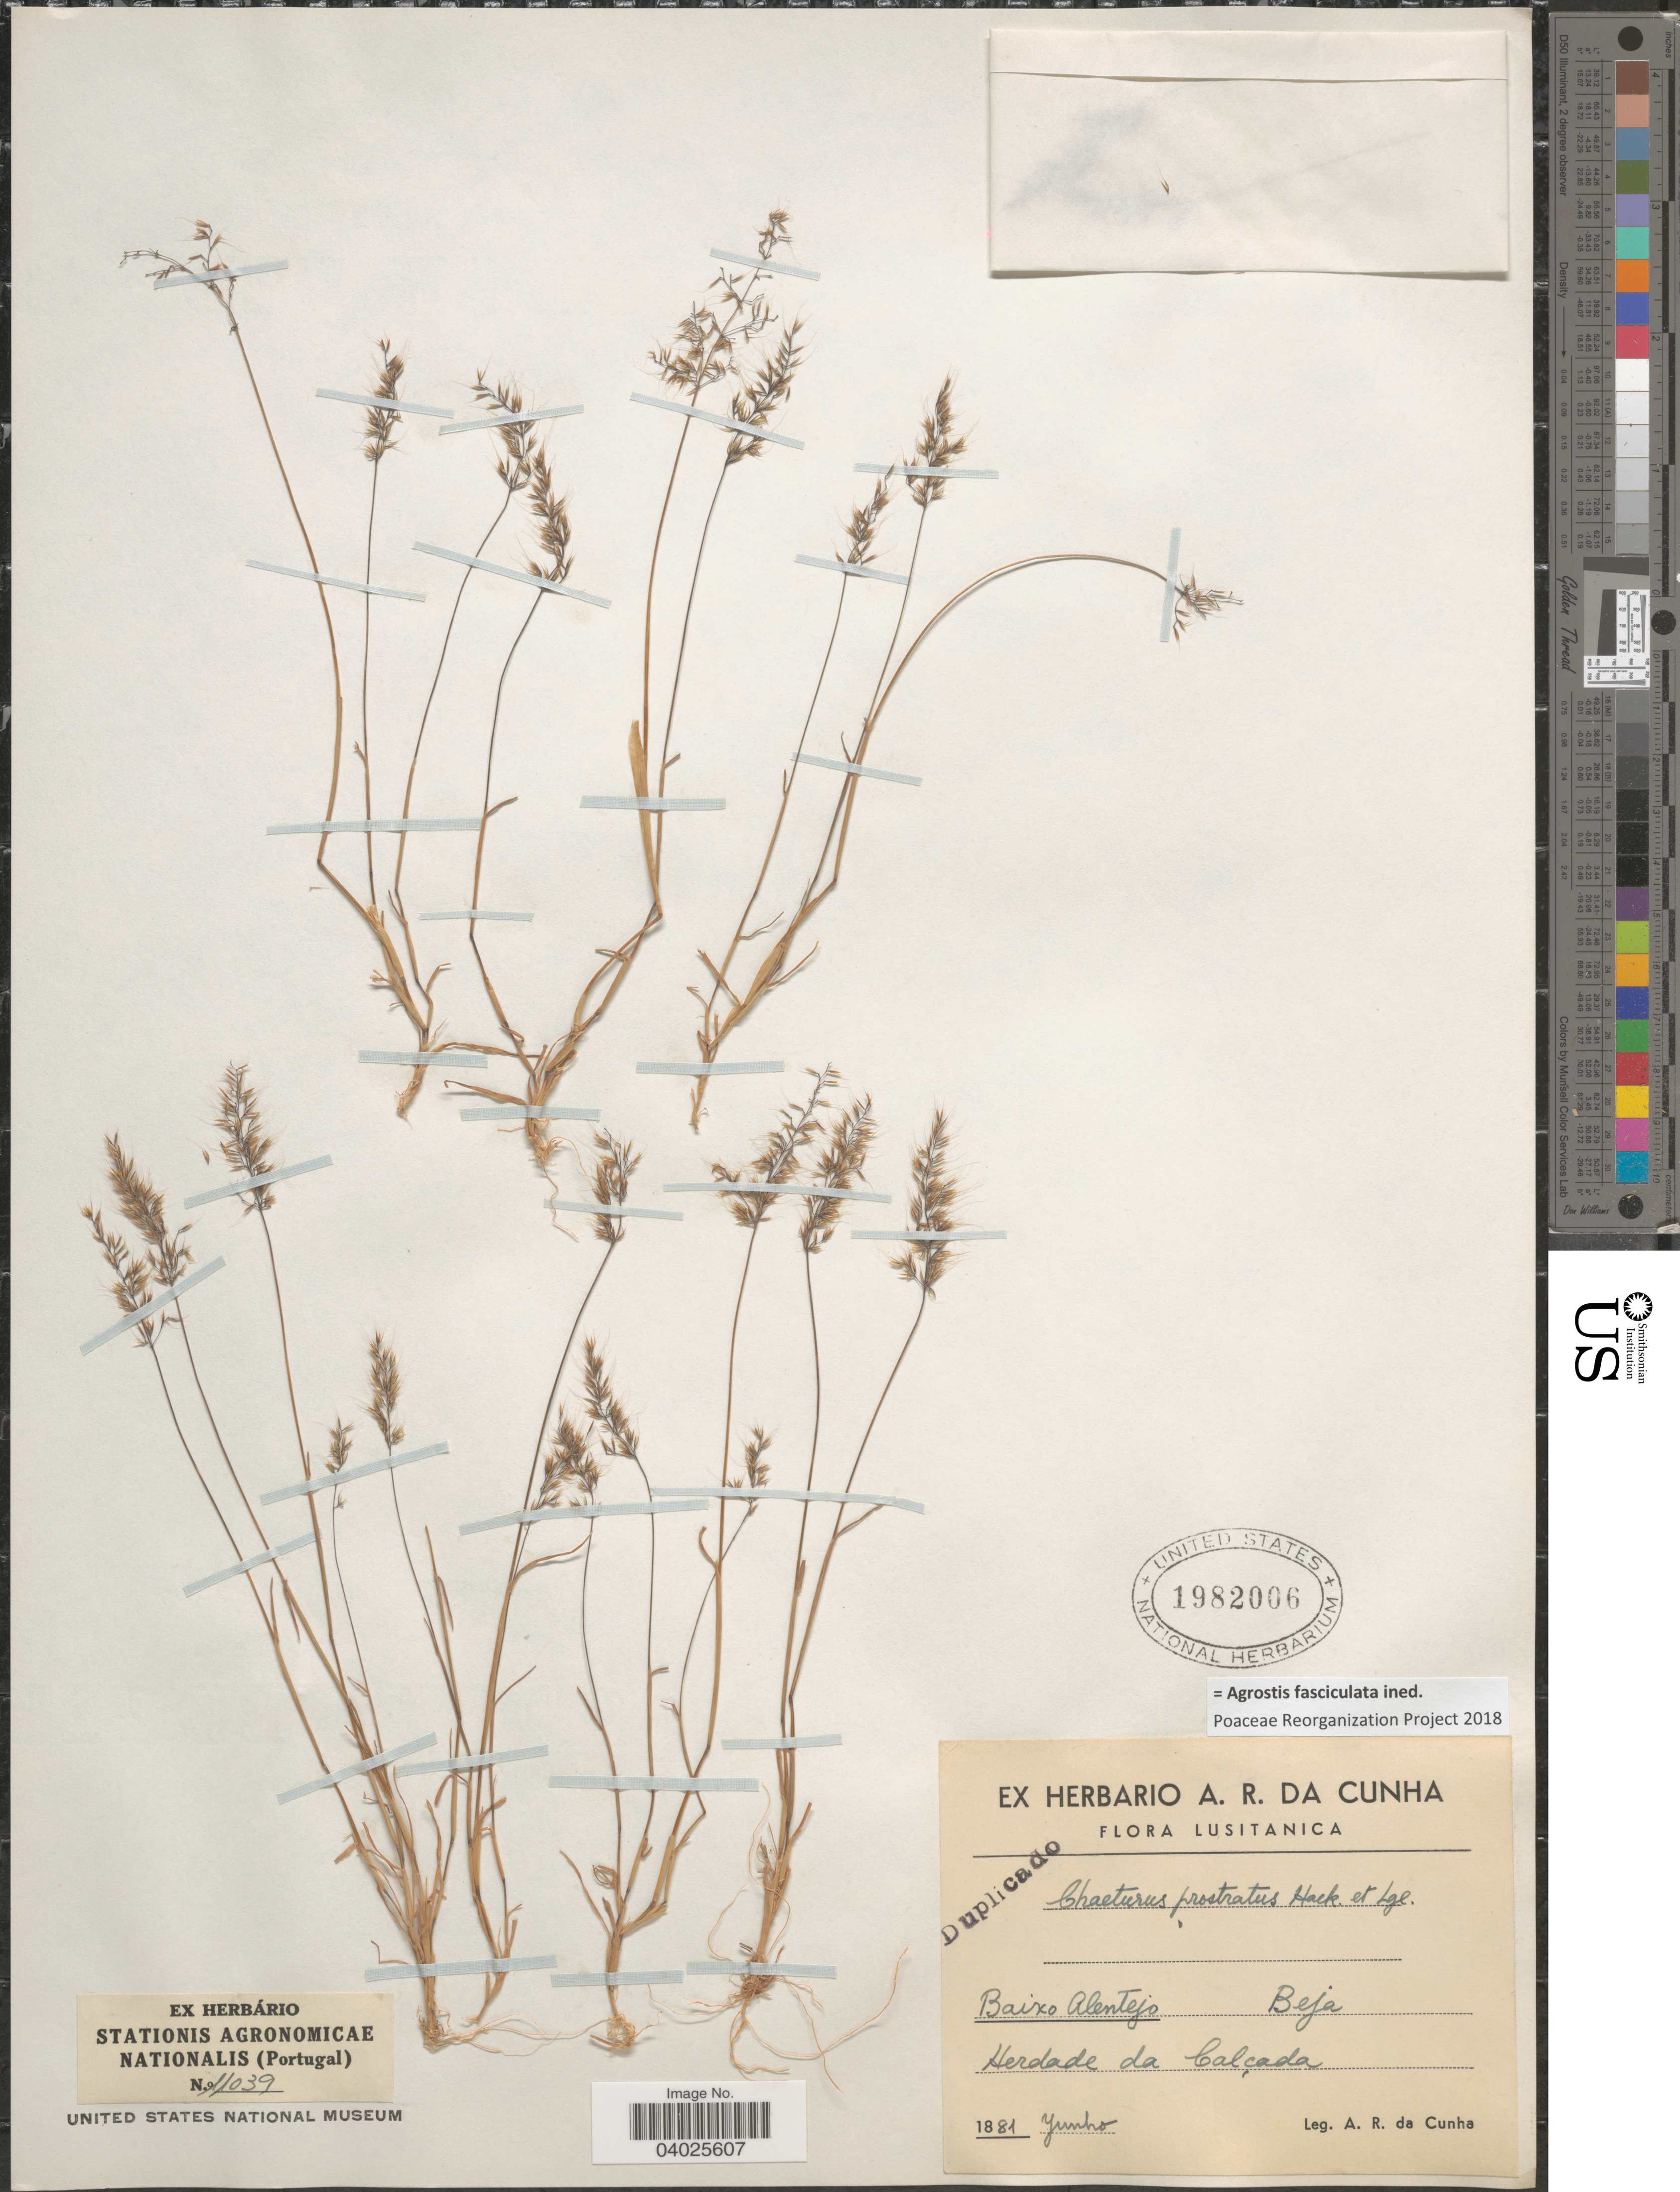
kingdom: Plantae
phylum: Tracheophyta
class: Liliopsida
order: Poales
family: Poaceae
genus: Agrostis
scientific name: Agrostis fasciculata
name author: Roem. & Schult.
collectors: A. Da Cunha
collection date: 1881-06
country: Portugal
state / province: Beja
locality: Lusitanica. Baixo Alentejo. Herdade da Calçada.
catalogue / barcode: US 1982006